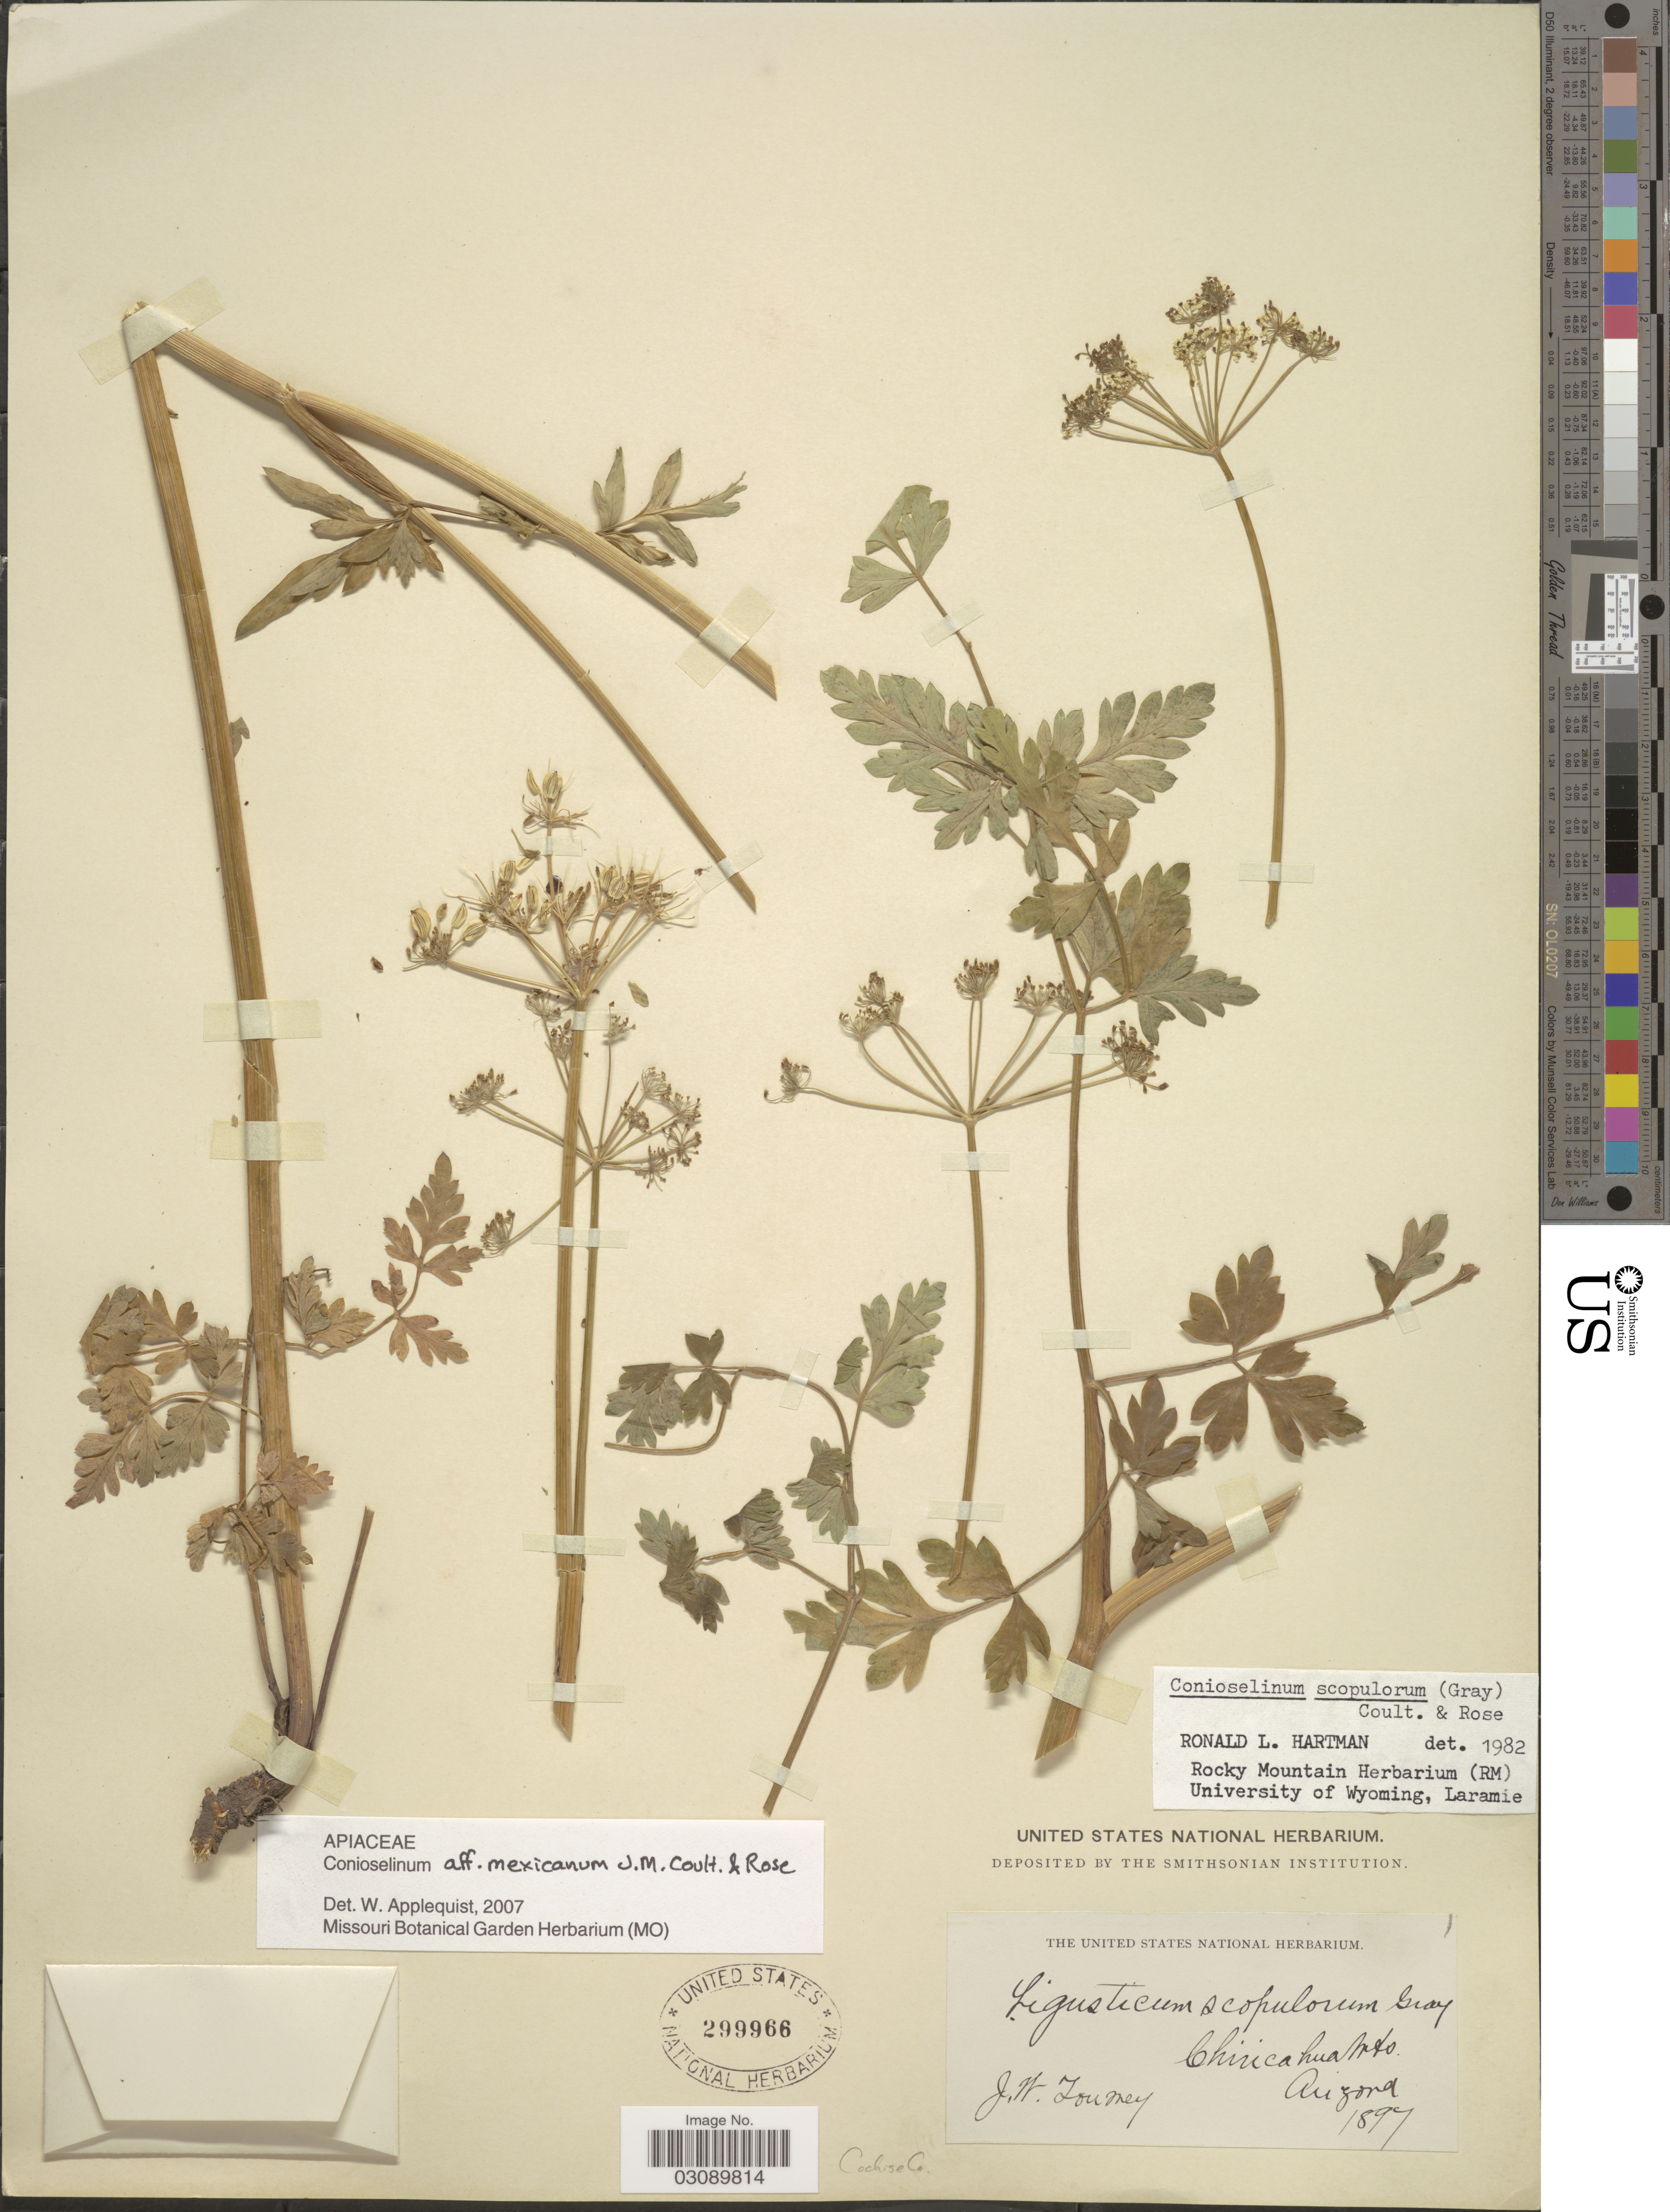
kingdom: Plantae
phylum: Tracheophyta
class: Magnoliopsida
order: Apiales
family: Apiaceae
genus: Conioselinum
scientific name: Conioselinum mexicanum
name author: J.M. Coult. & Rose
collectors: J. W. Toumey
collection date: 1897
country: United States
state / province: Arizona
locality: Chiricahua Mts. Cochise Co.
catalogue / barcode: US 299966